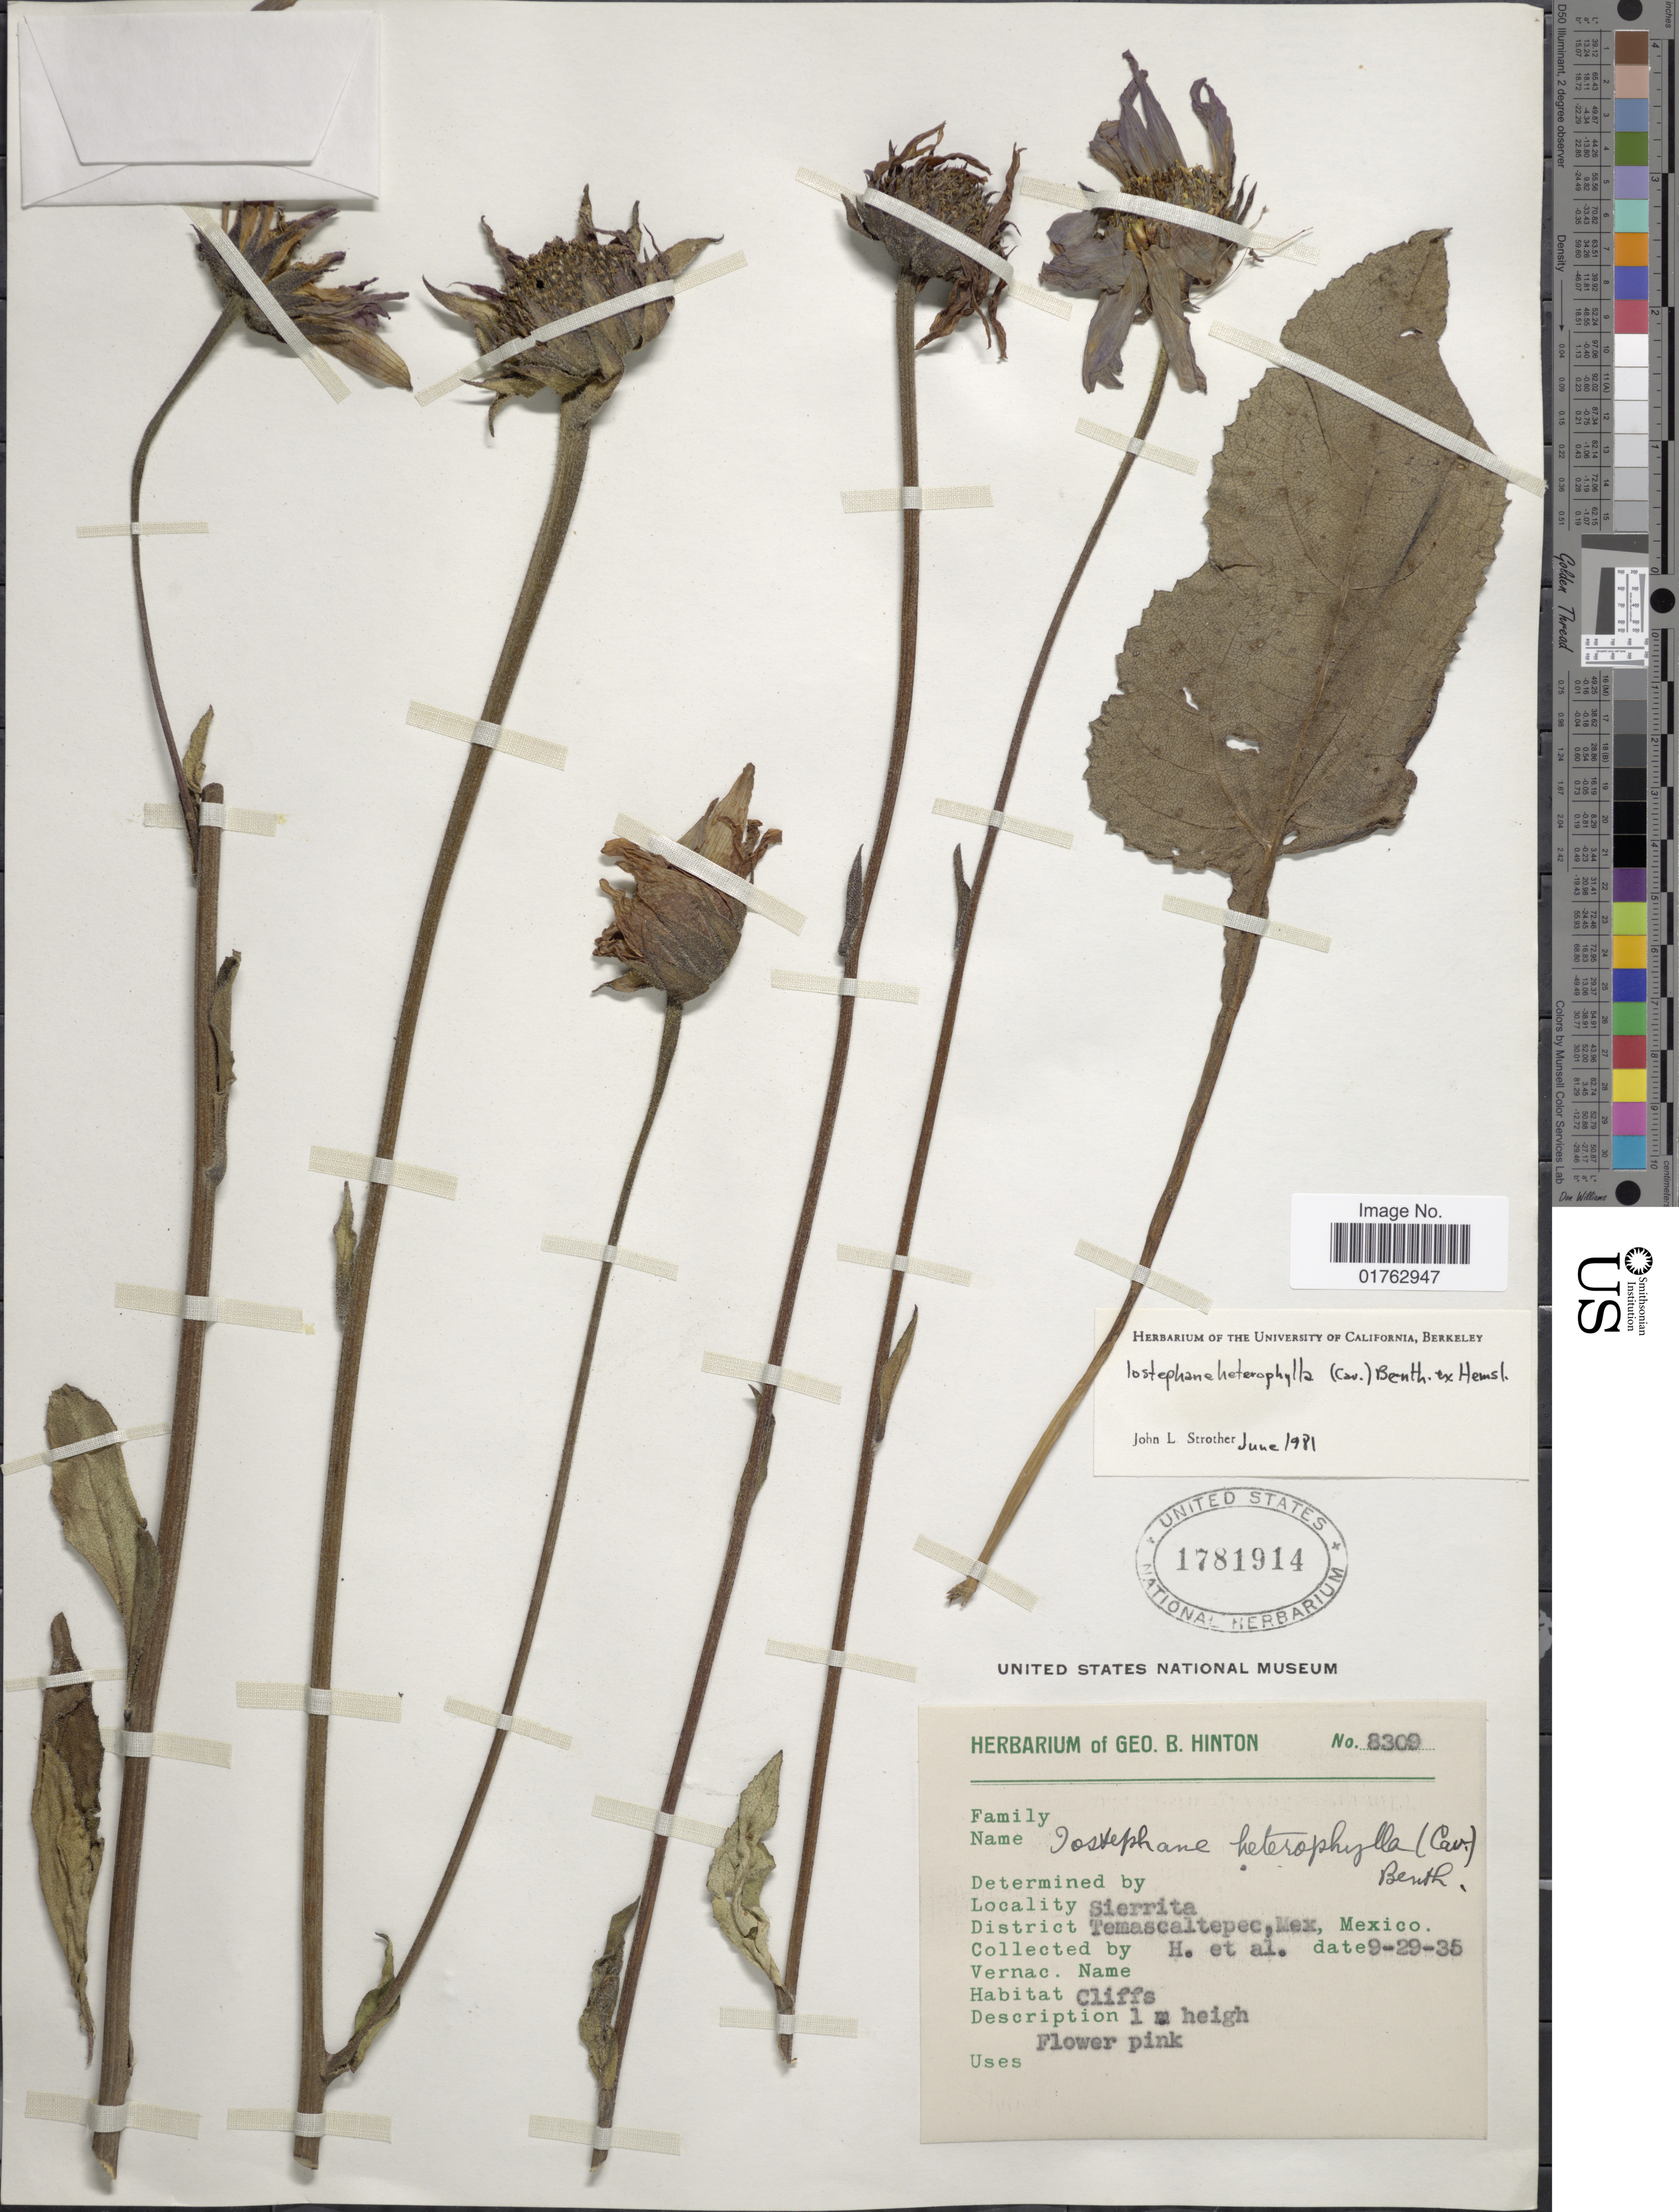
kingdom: Plantae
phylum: Tracheophyta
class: Magnoliopsida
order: Asterales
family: Asteraceae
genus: Iostephane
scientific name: Iostephane heterophylla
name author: (Cav.) Benth. ex Hemsl.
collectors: G. B. Hinton & et al.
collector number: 8309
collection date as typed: Transcribed d/m/y: 29/9/35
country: Mexico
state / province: México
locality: Sierrita, Temascaltepec, Mex.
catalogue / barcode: US 1781914